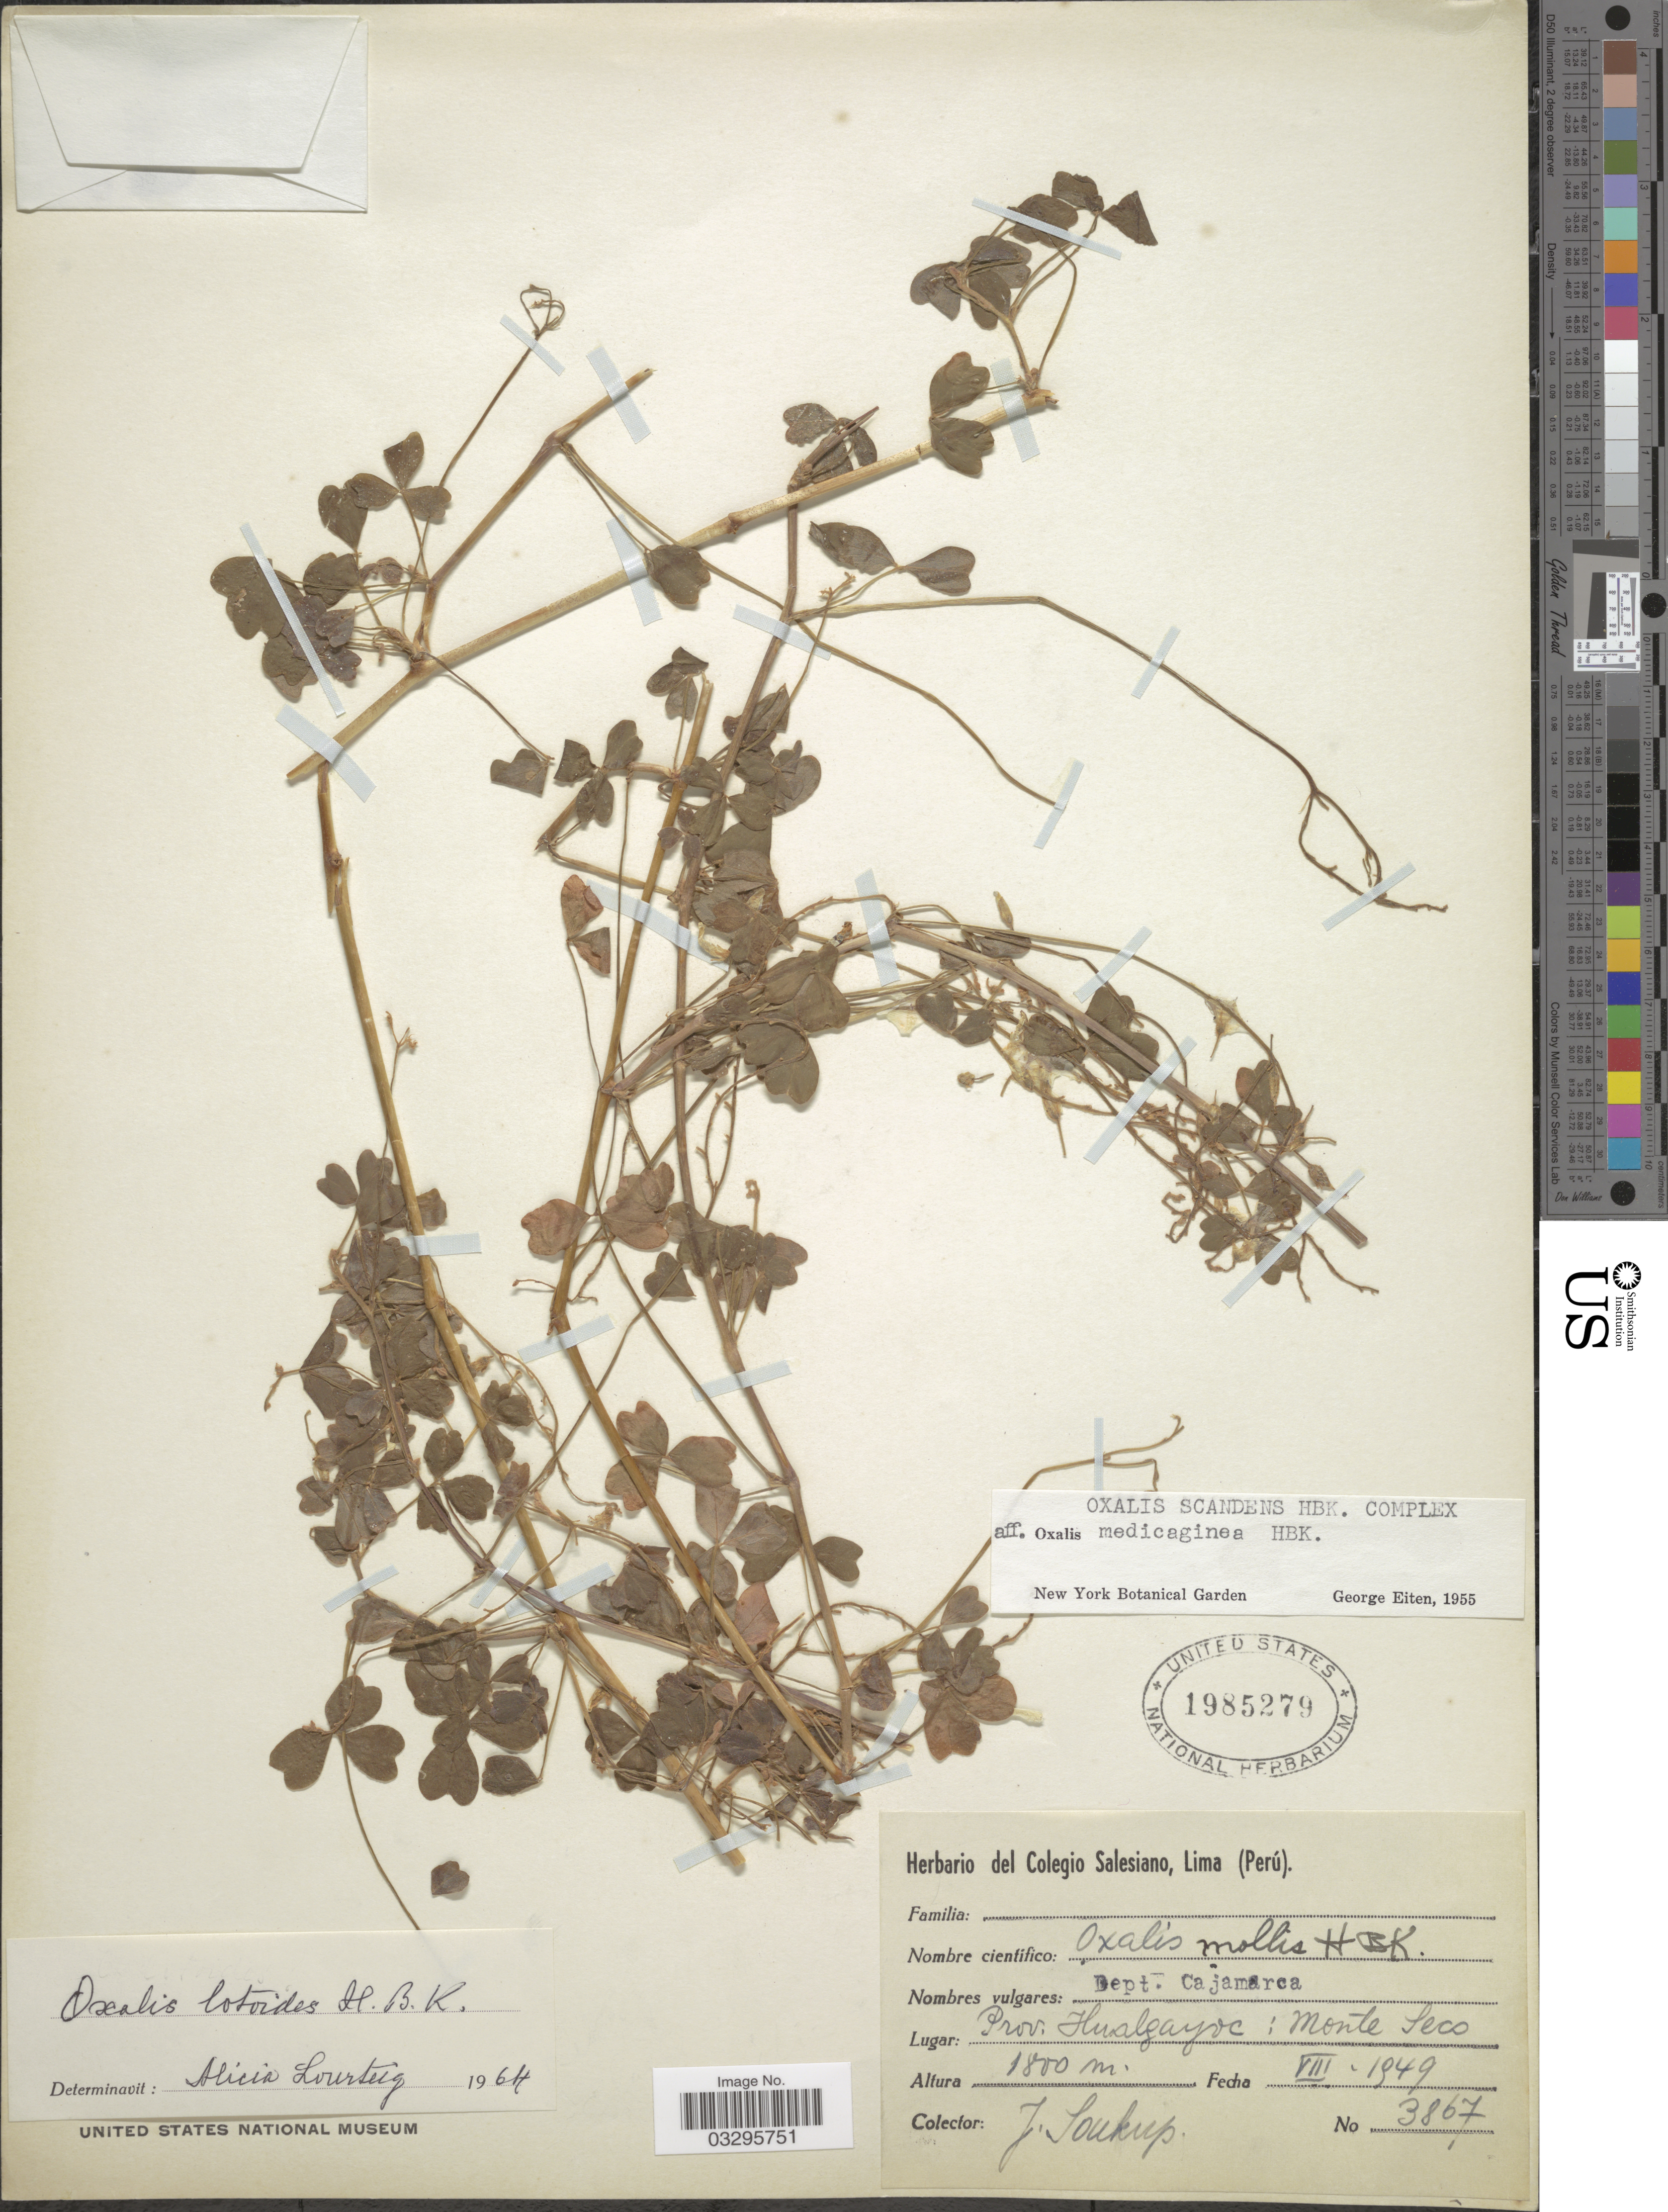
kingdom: Plantae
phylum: Tracheophyta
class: Magnoliopsida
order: Oxalidales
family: Oxalidaceae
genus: Oxalis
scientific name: Oxalis lotoides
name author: Kunth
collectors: J. Soukup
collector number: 3867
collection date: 1949-08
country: Peru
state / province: Cajamarca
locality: Dept. Cajamarca, Prov. Hualgayoc: Monte Seco.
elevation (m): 1800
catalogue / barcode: US 1985279